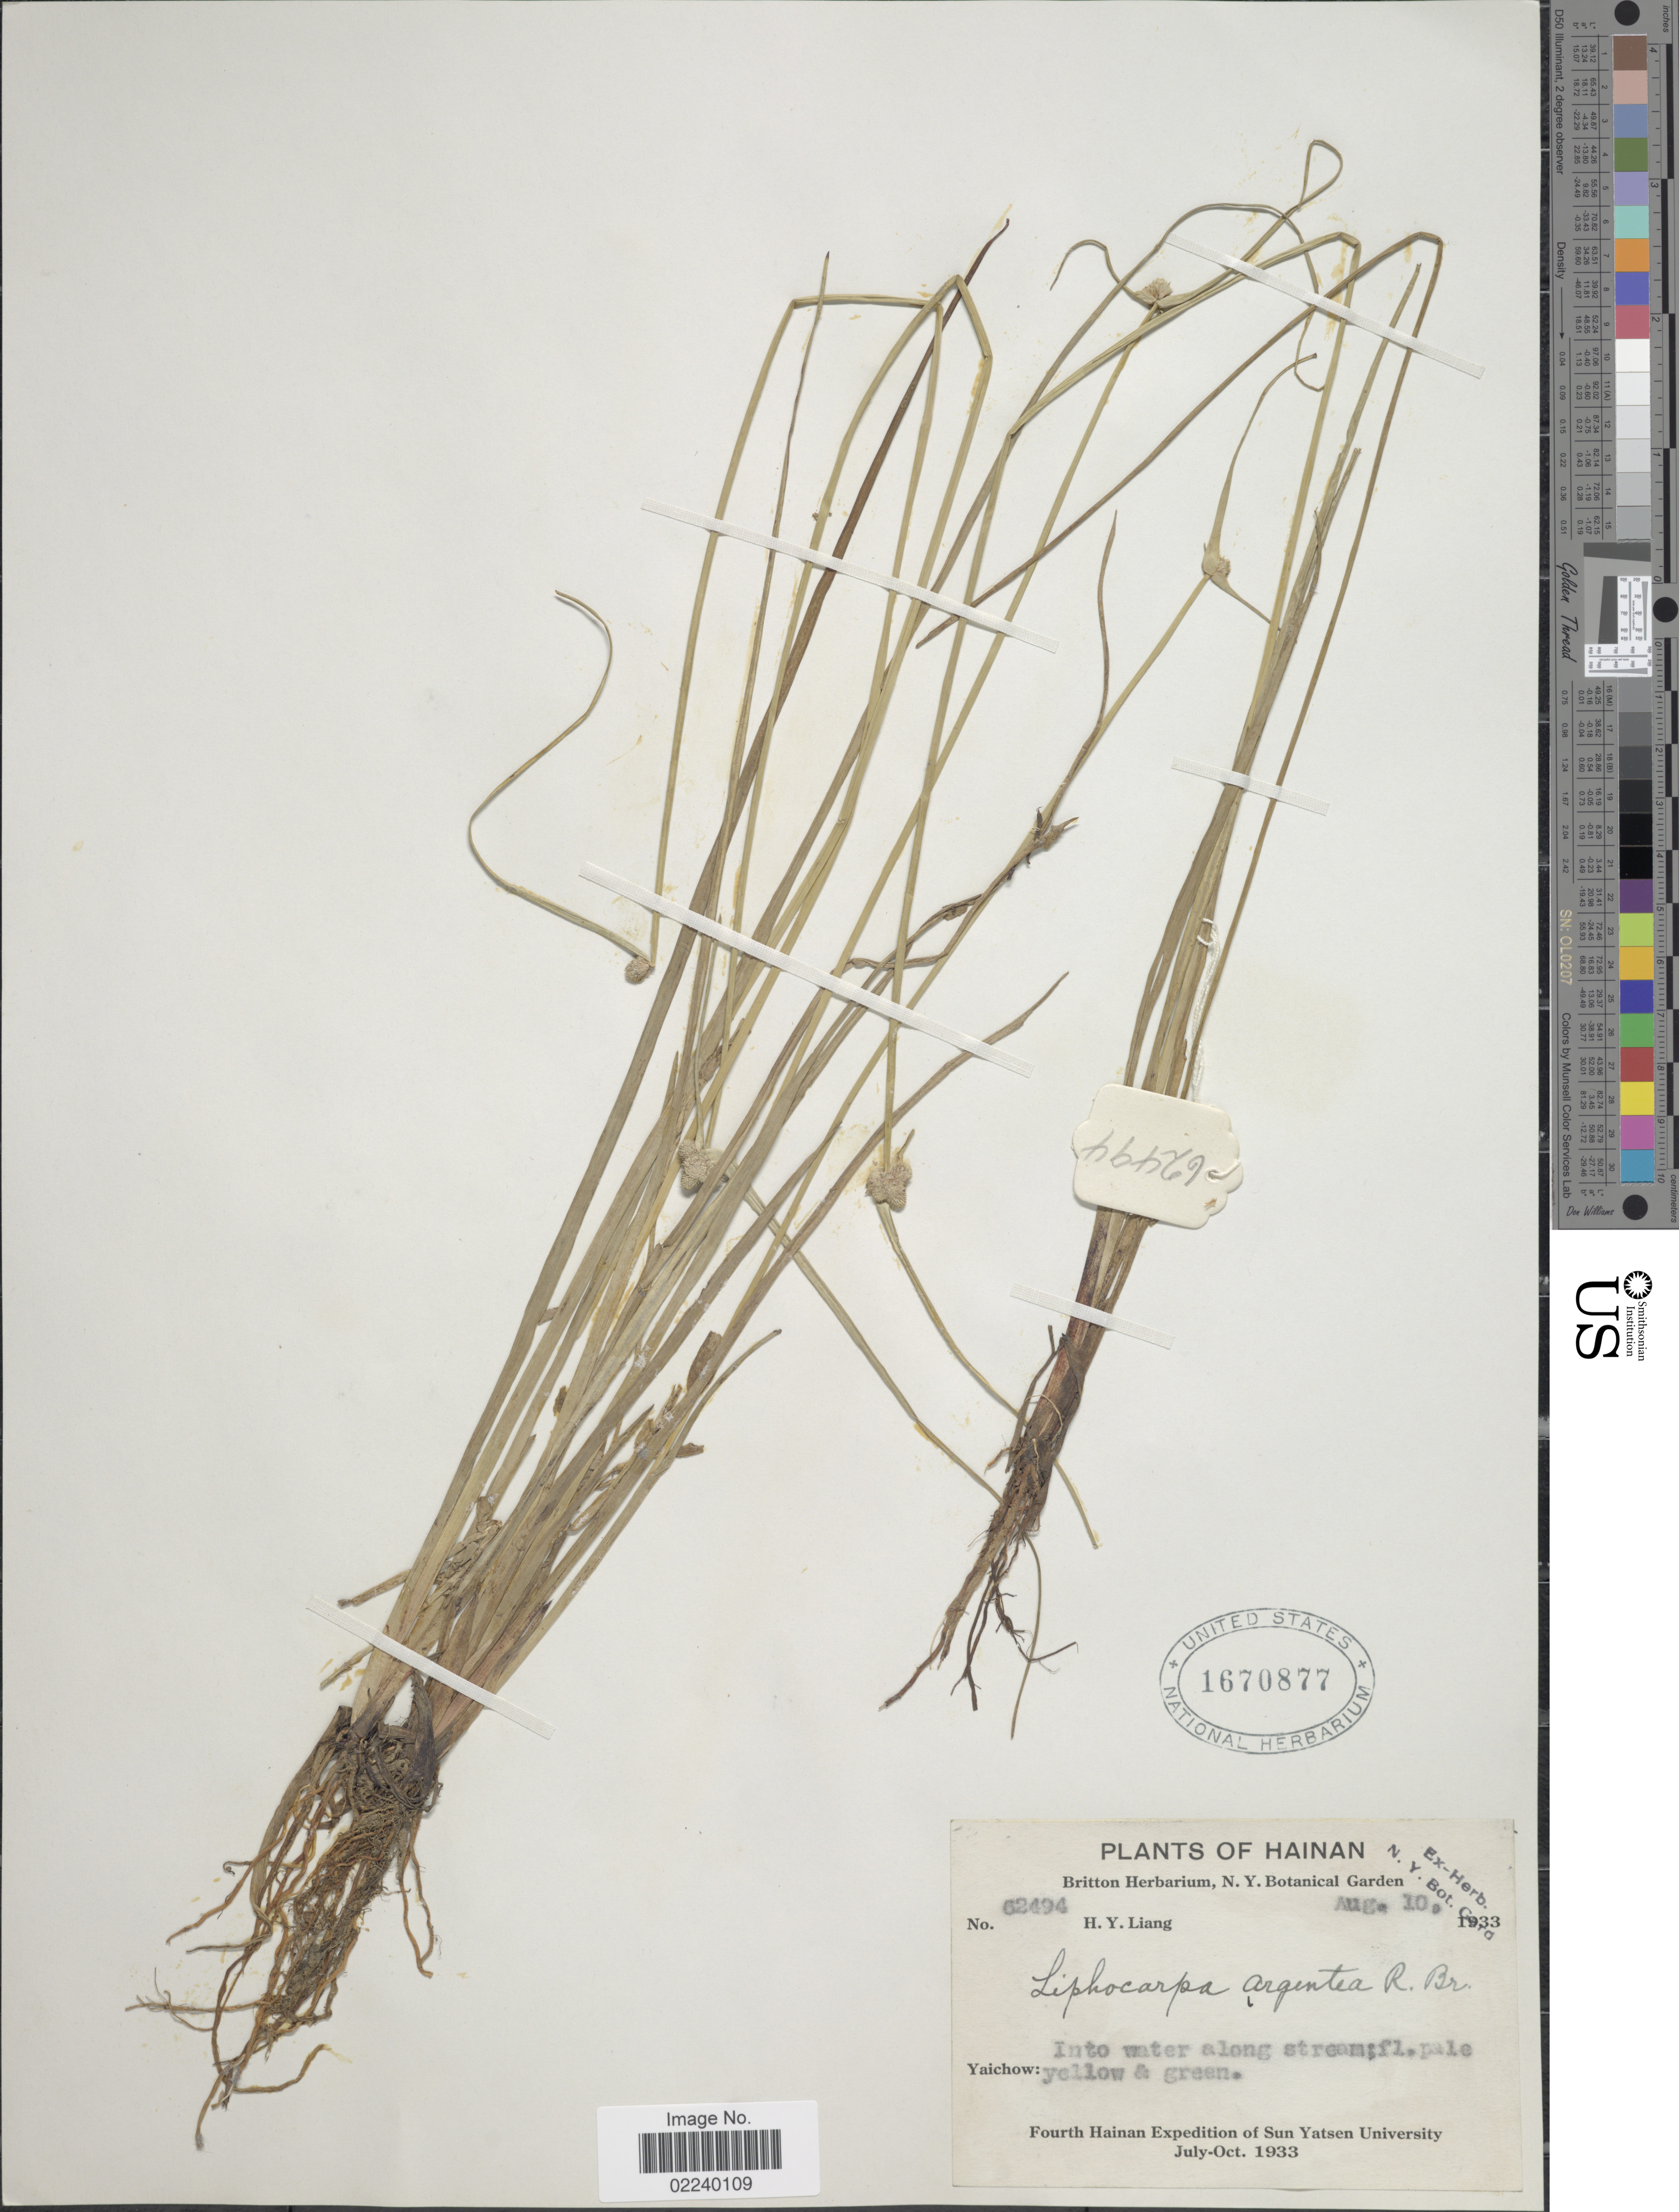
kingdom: Plantae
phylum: Tracheophyta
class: Liliopsida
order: Poales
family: Cyperaceae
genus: Cyperus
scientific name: Cyperus albescens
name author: (Steud.) Larridon & Govaerts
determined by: Strong, Mark T., (BOT), Smithsonian Institution - National Museum of Natural History (UNITED STATES)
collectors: H. Y. Liang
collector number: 62494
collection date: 1933-08-10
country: China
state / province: Hainan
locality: Yaichow:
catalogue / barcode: US 1670877